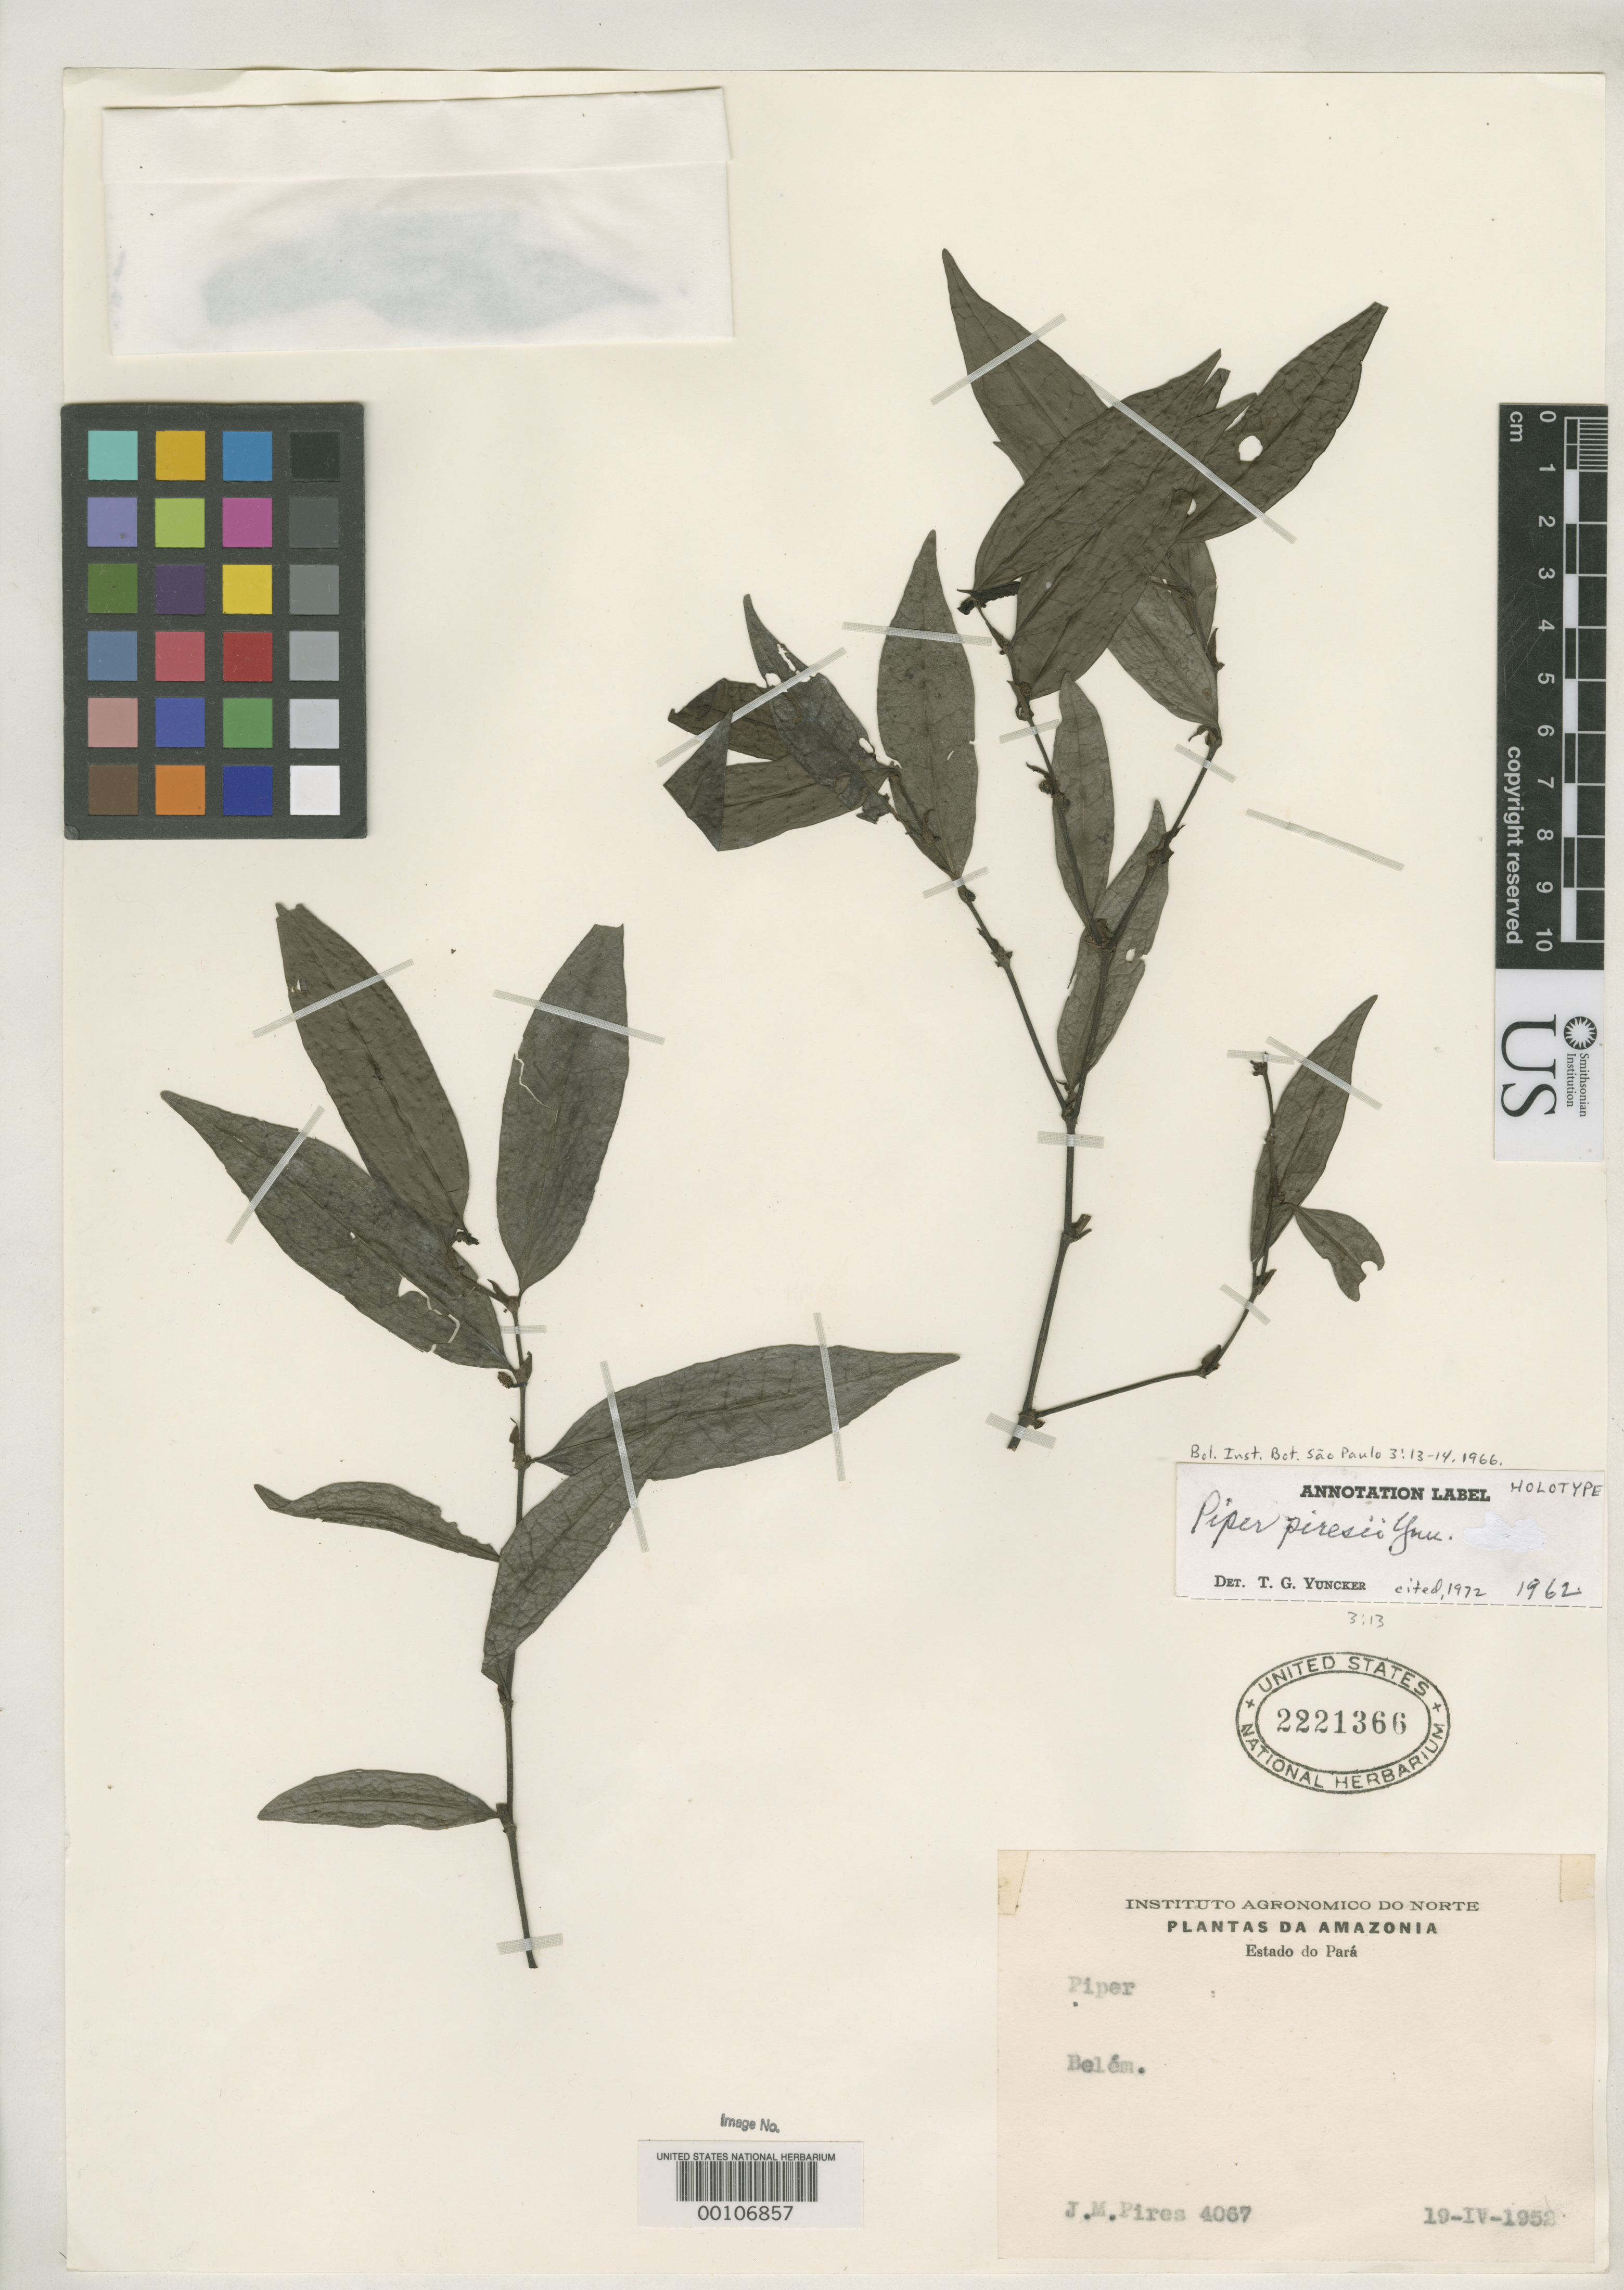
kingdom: Plantae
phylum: Tracheophyta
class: Magnoliopsida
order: Piperales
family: Piperaceae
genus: Piper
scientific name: Piper piresii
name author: Yunck.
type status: Holotype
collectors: J. M. Pires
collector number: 4067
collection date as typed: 19 Apr 1952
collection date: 1952-04-19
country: Brazil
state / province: Pará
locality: Belem.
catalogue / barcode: US 2221366